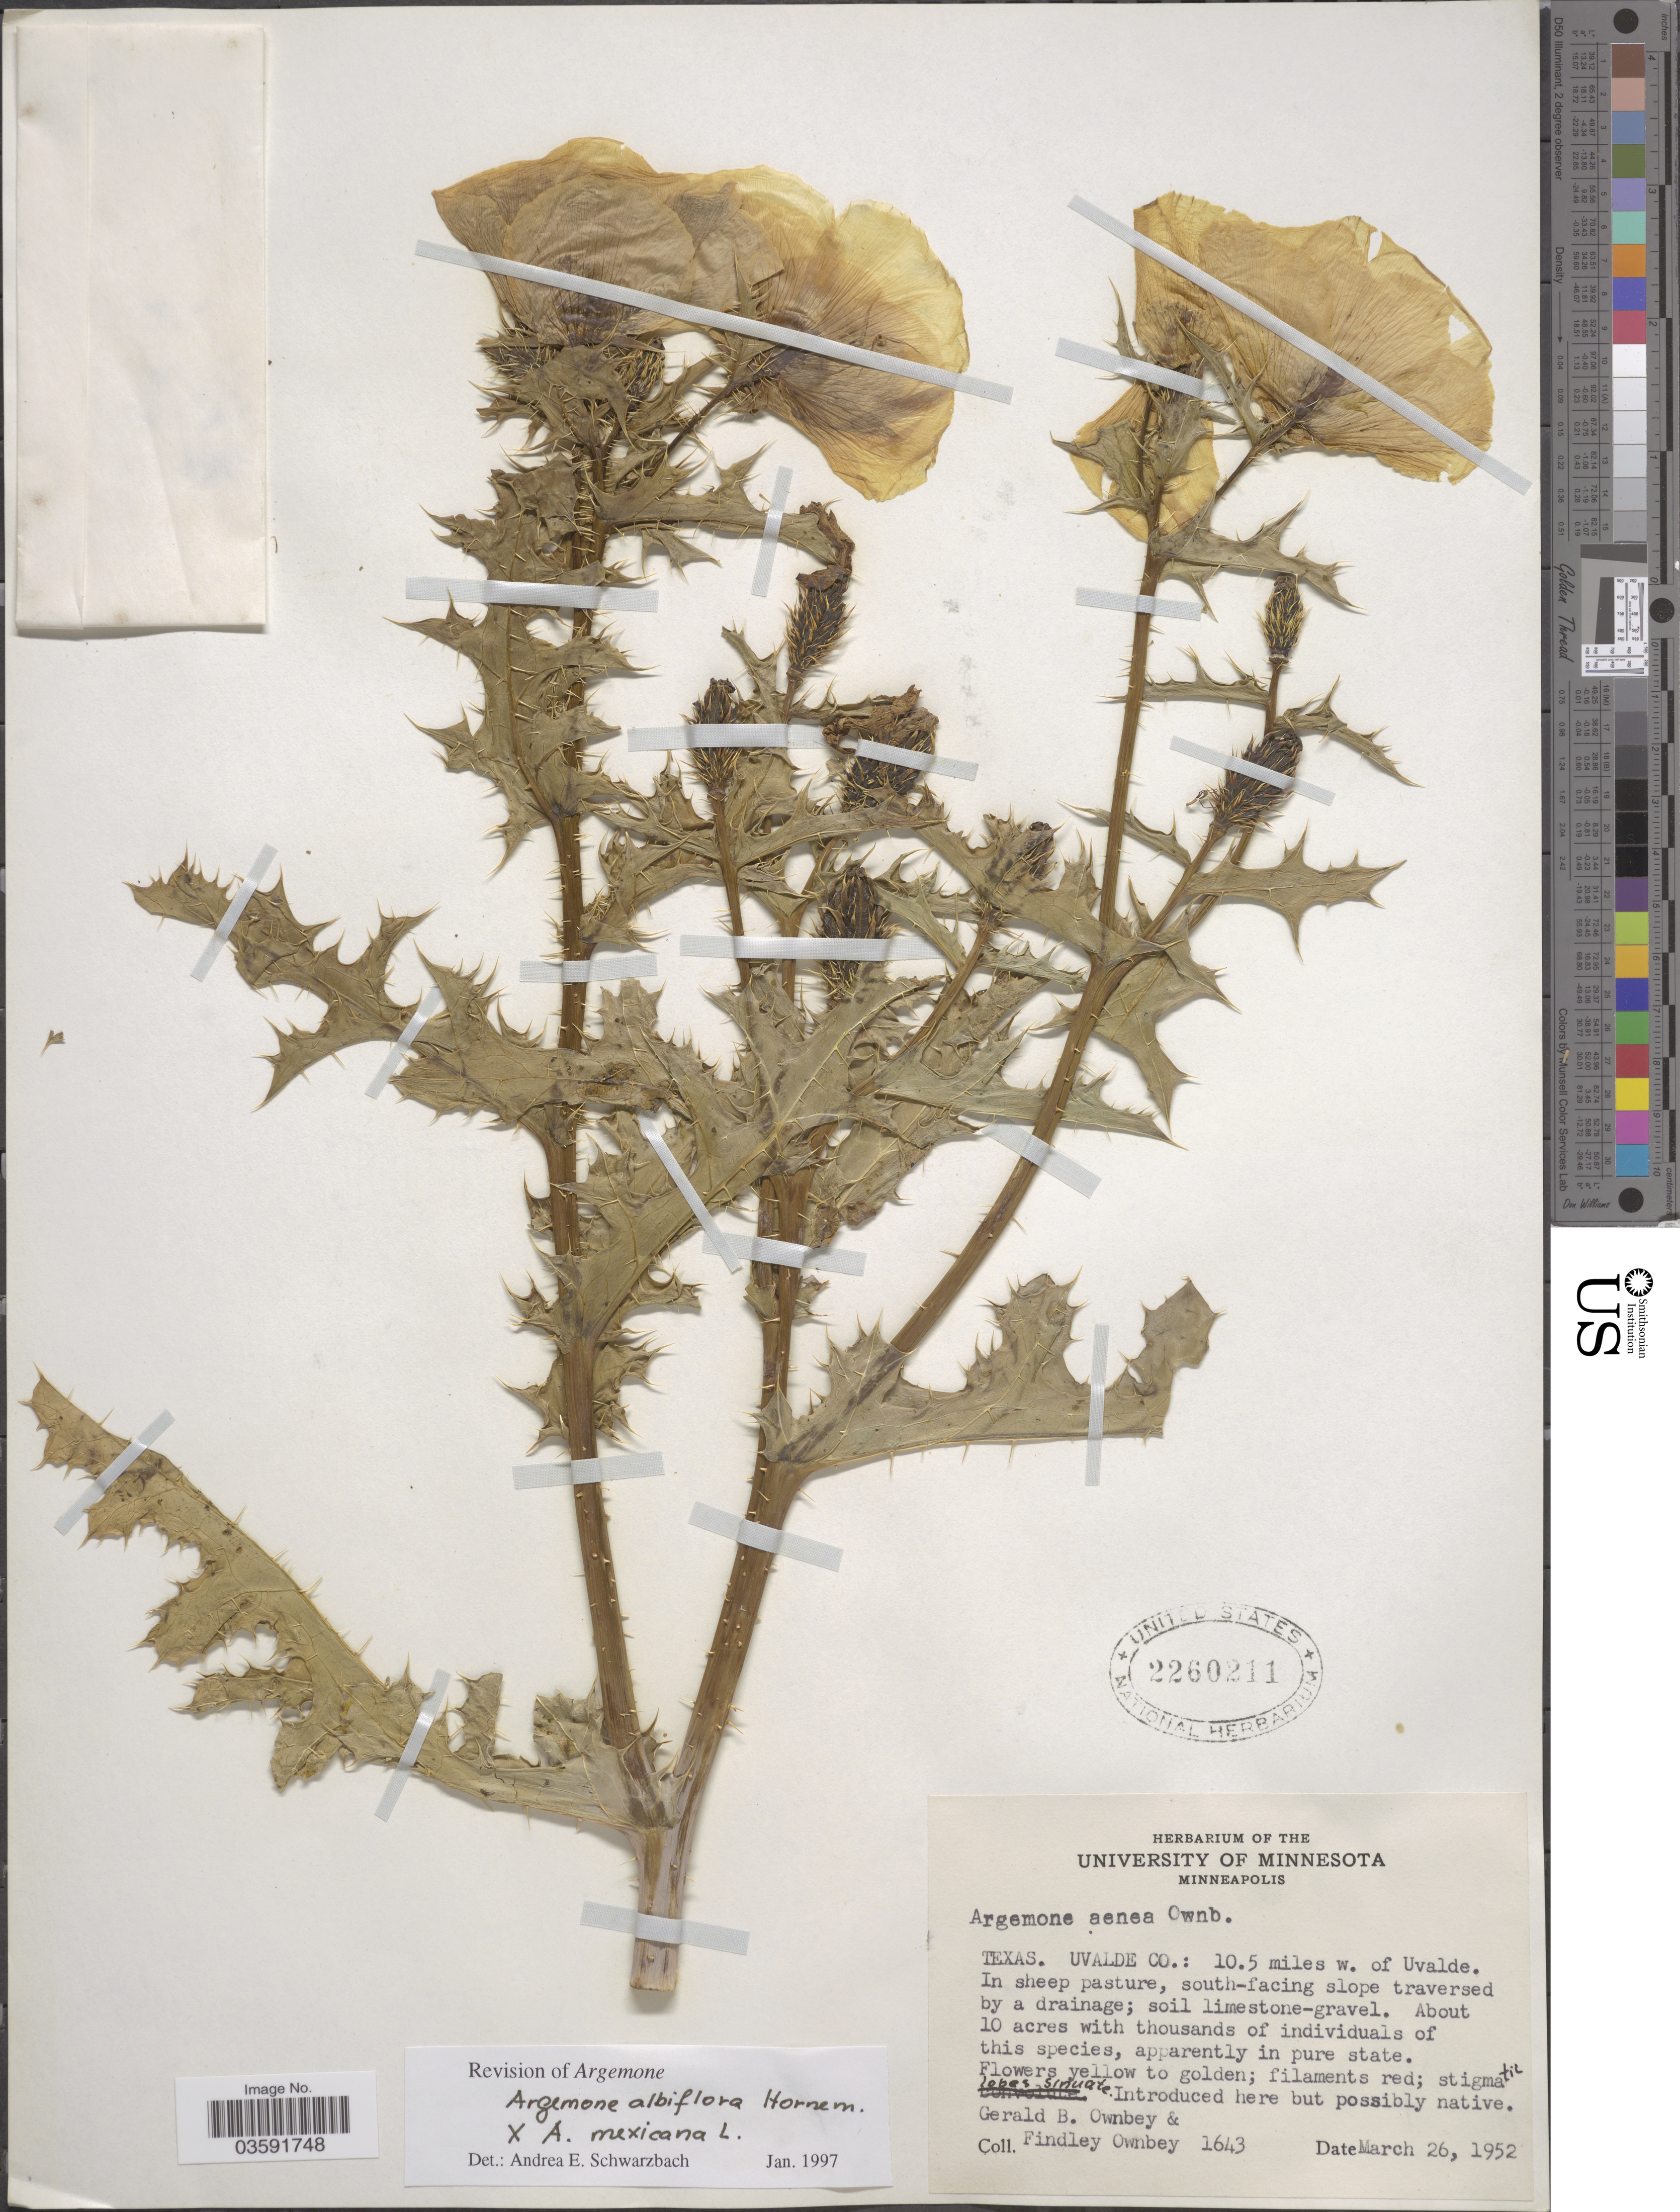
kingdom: Plantae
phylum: Tracheophyta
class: Magnoliopsida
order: Ranunculales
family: Papaveraceae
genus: Argemone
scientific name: Argemone albiflora Hornem. × A. mexicana L.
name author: Hornem.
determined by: Schwarzbach, A. E.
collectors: G. B. Ownbey & F. Ownbey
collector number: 1643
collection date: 1952-03-26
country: United States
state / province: Texas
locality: Uvalde Co.: 10.5 miles w. of Uvalde.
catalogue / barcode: US 2260211